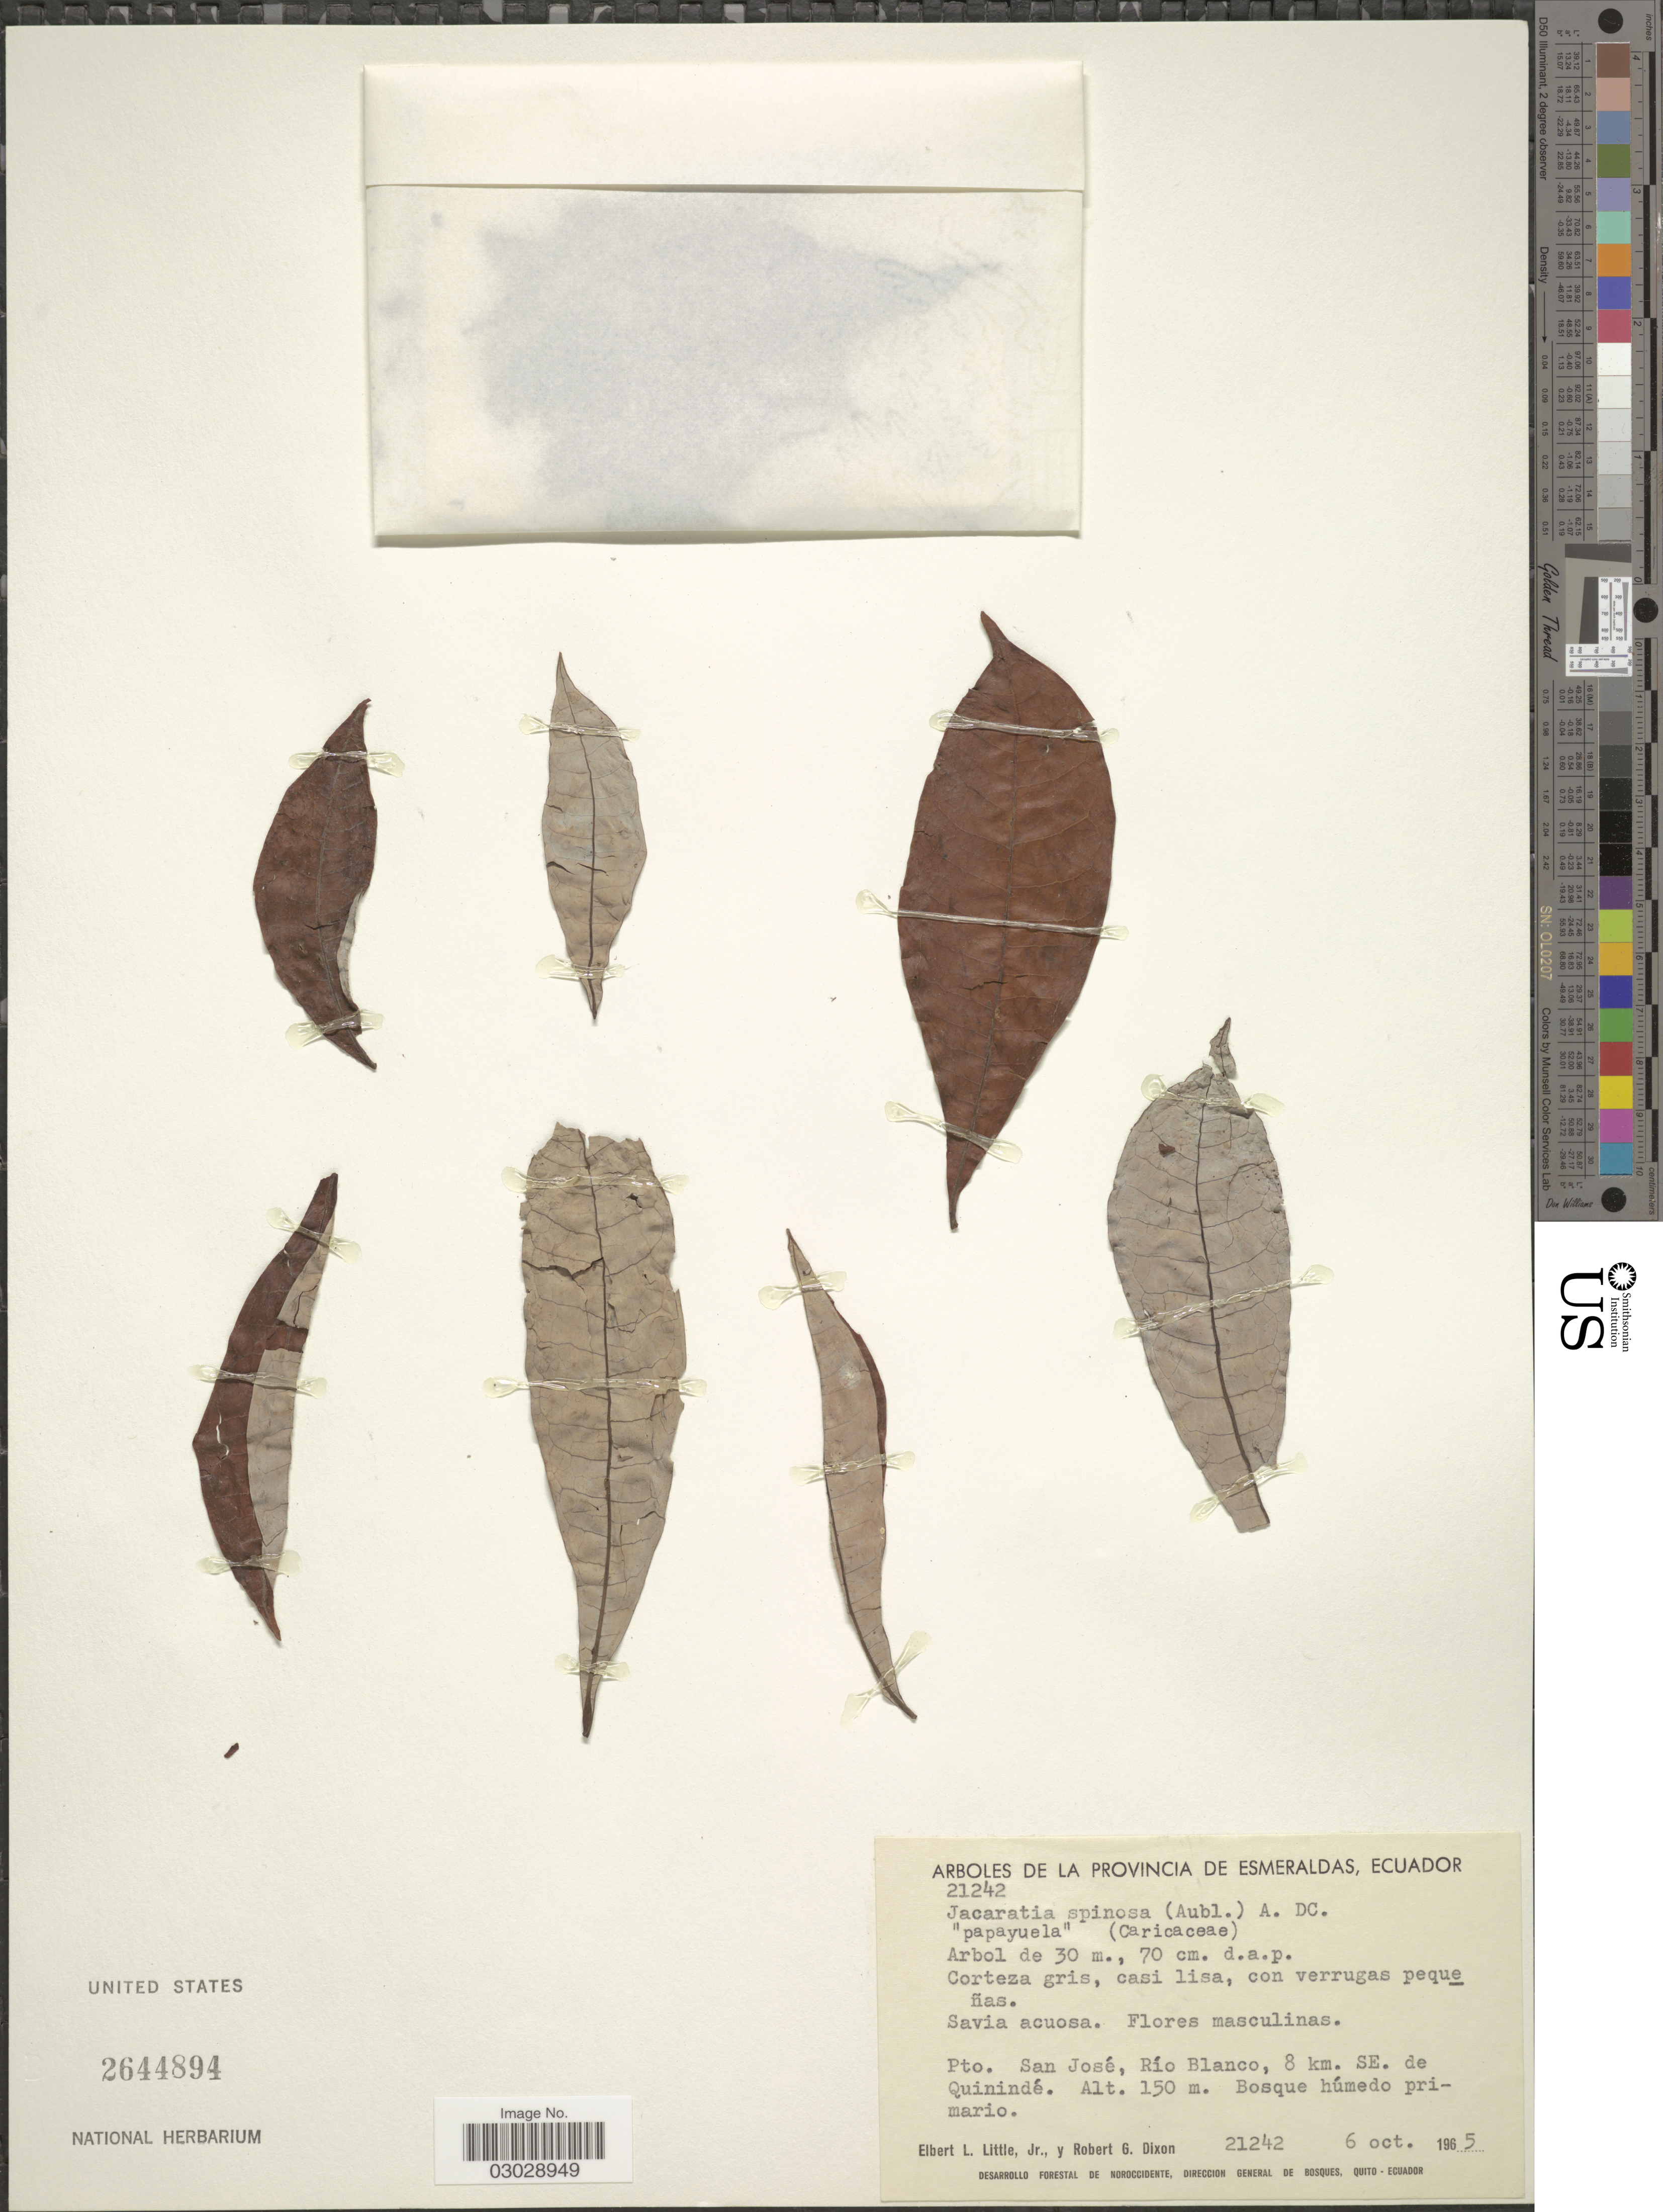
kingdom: Plantae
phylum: Tracheophyta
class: Magnoliopsida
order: Brassicales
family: Caricaceae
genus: Jacaratia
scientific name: Jacaratia spinosa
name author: (Aubl.) A. DC.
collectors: E. L. Little & R. G. Dixon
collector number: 21242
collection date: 1965-10-06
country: Ecuador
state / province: Esmeraldas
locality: Pto. San José, Río Blanco, 8 km. SE. de Quinindé.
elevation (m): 150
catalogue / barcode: US 2644894